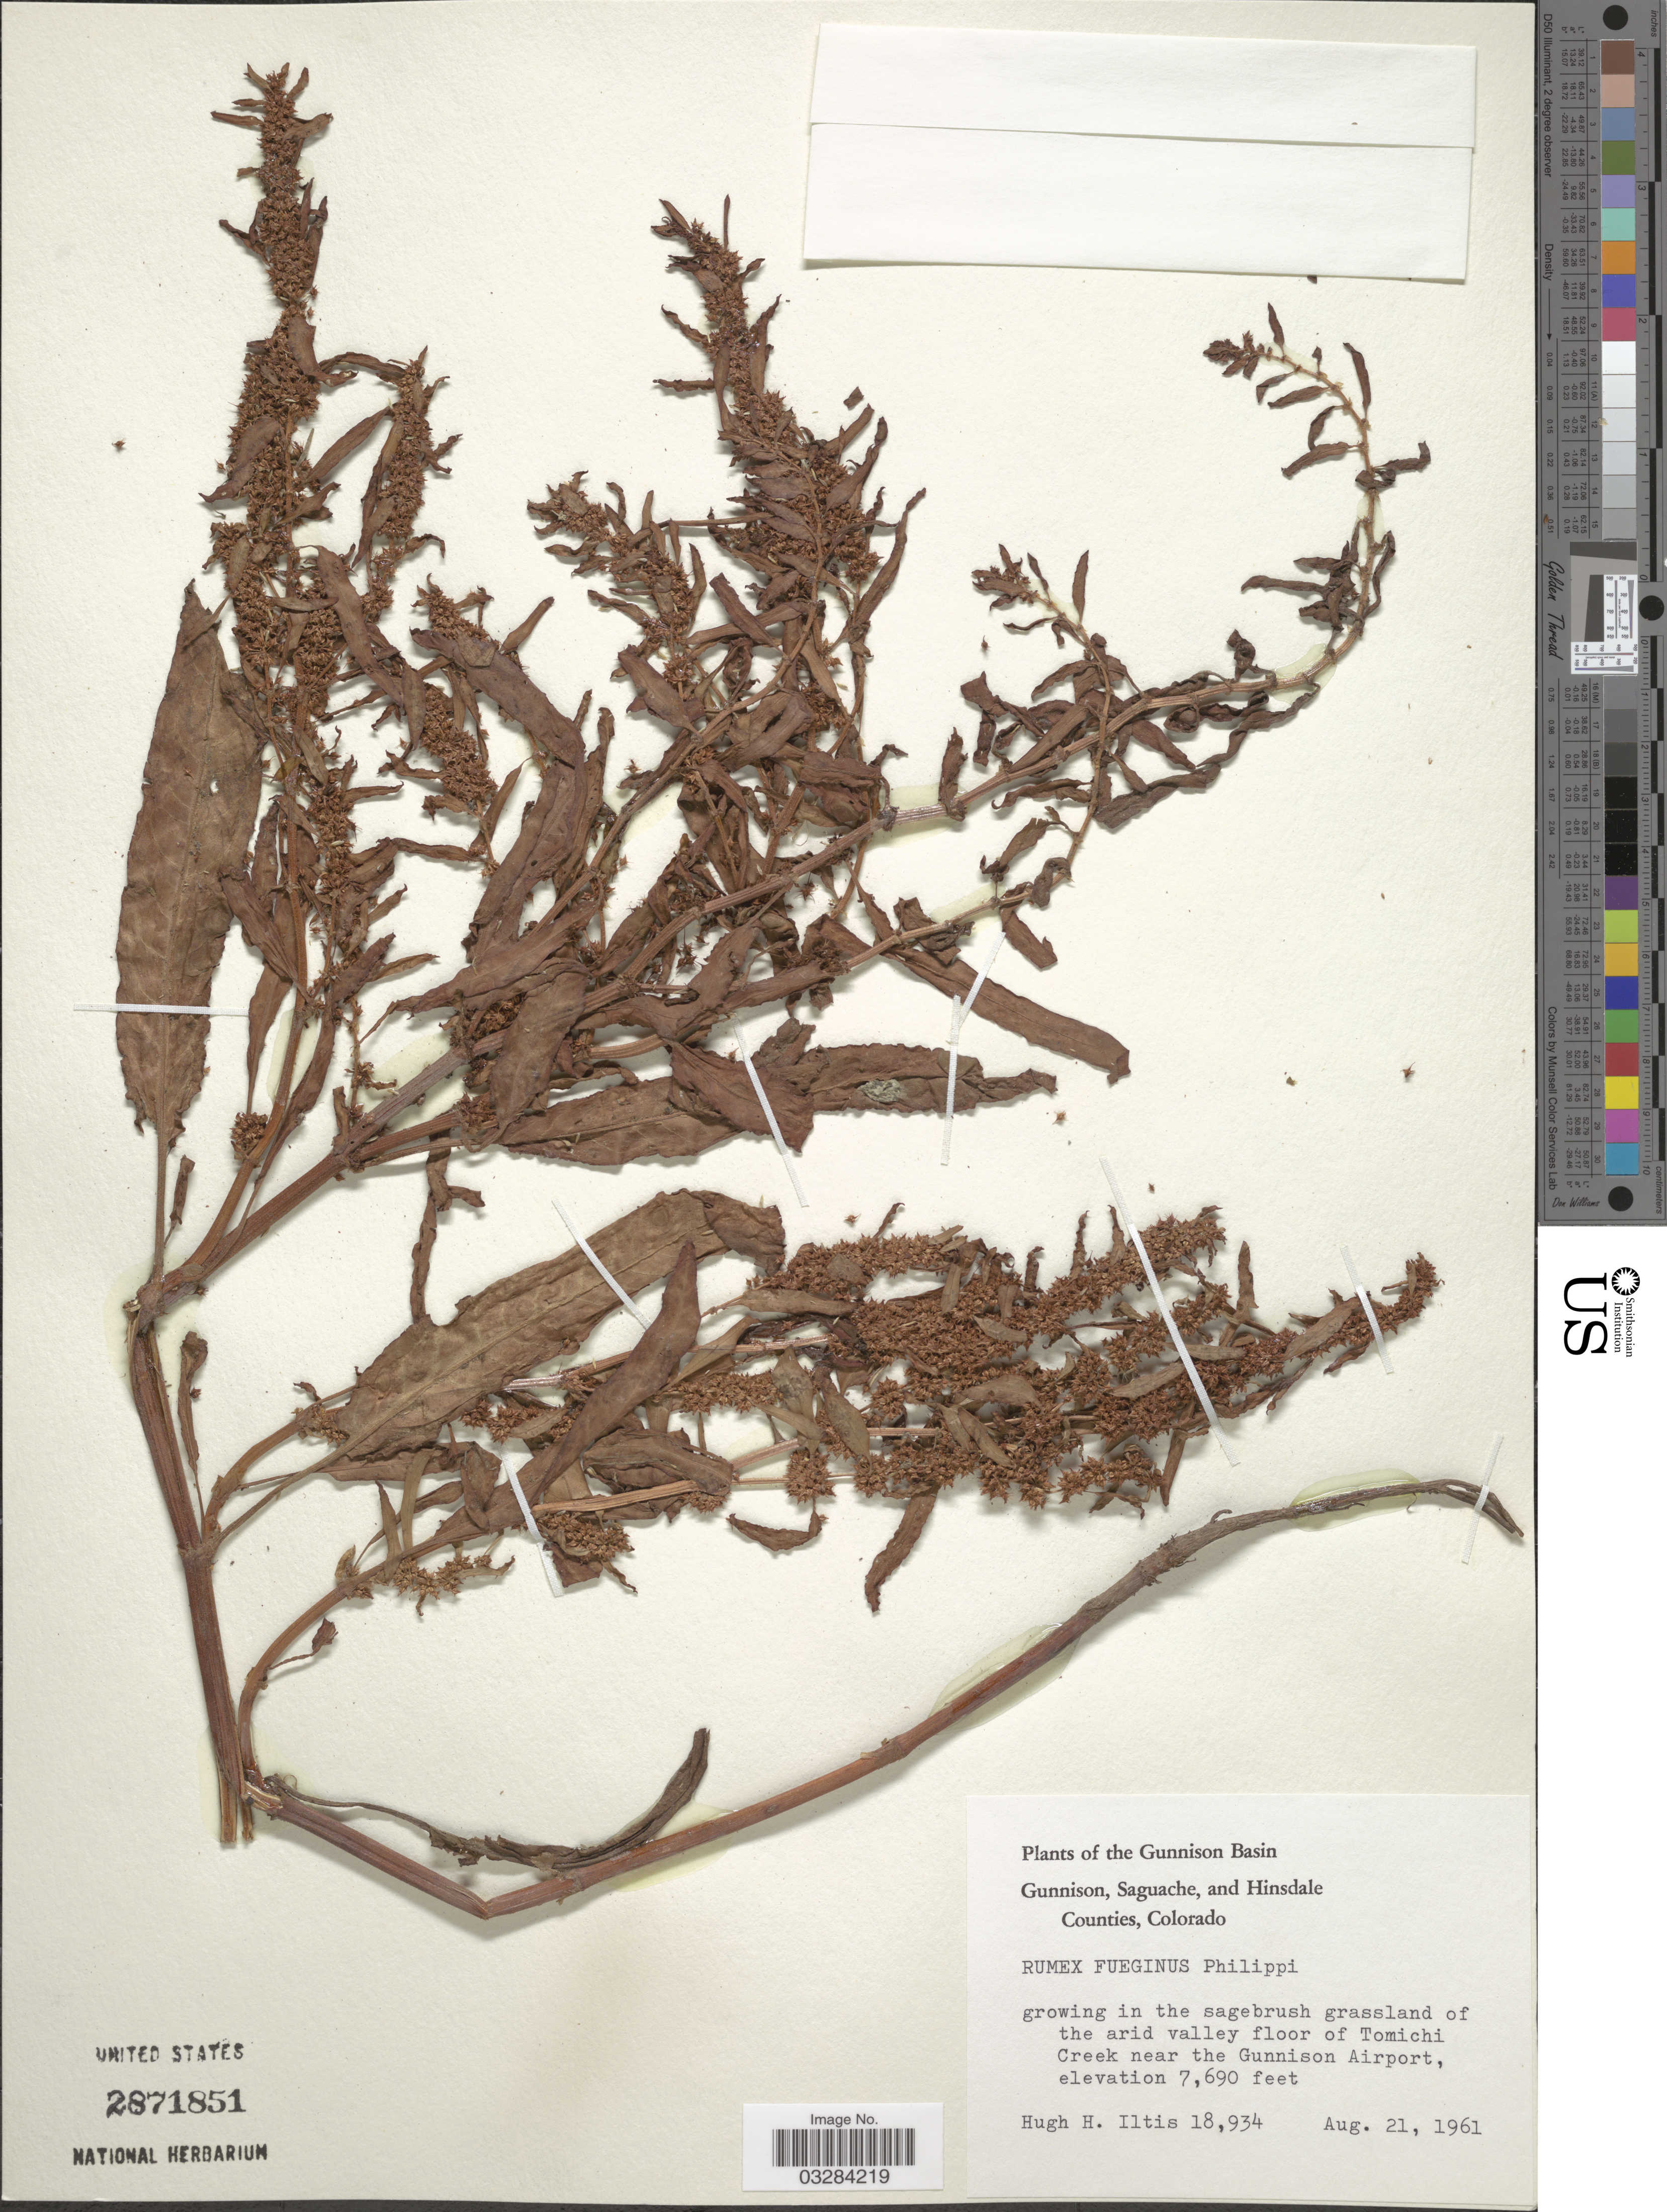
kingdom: Plantae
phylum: Tracheophyta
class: Magnoliopsida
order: Caryophyllales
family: Polygonaceae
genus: Rumex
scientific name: Rumex maritimus var. fueginus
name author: (Phil.) Dusén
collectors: H. H. Iltis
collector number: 18934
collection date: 1961-08-21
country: United States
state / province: Colorado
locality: Gunnison Basin. The arid valley floor of Tomichi Creek near the Gunnison Airport.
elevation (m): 2344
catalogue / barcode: US 2871851